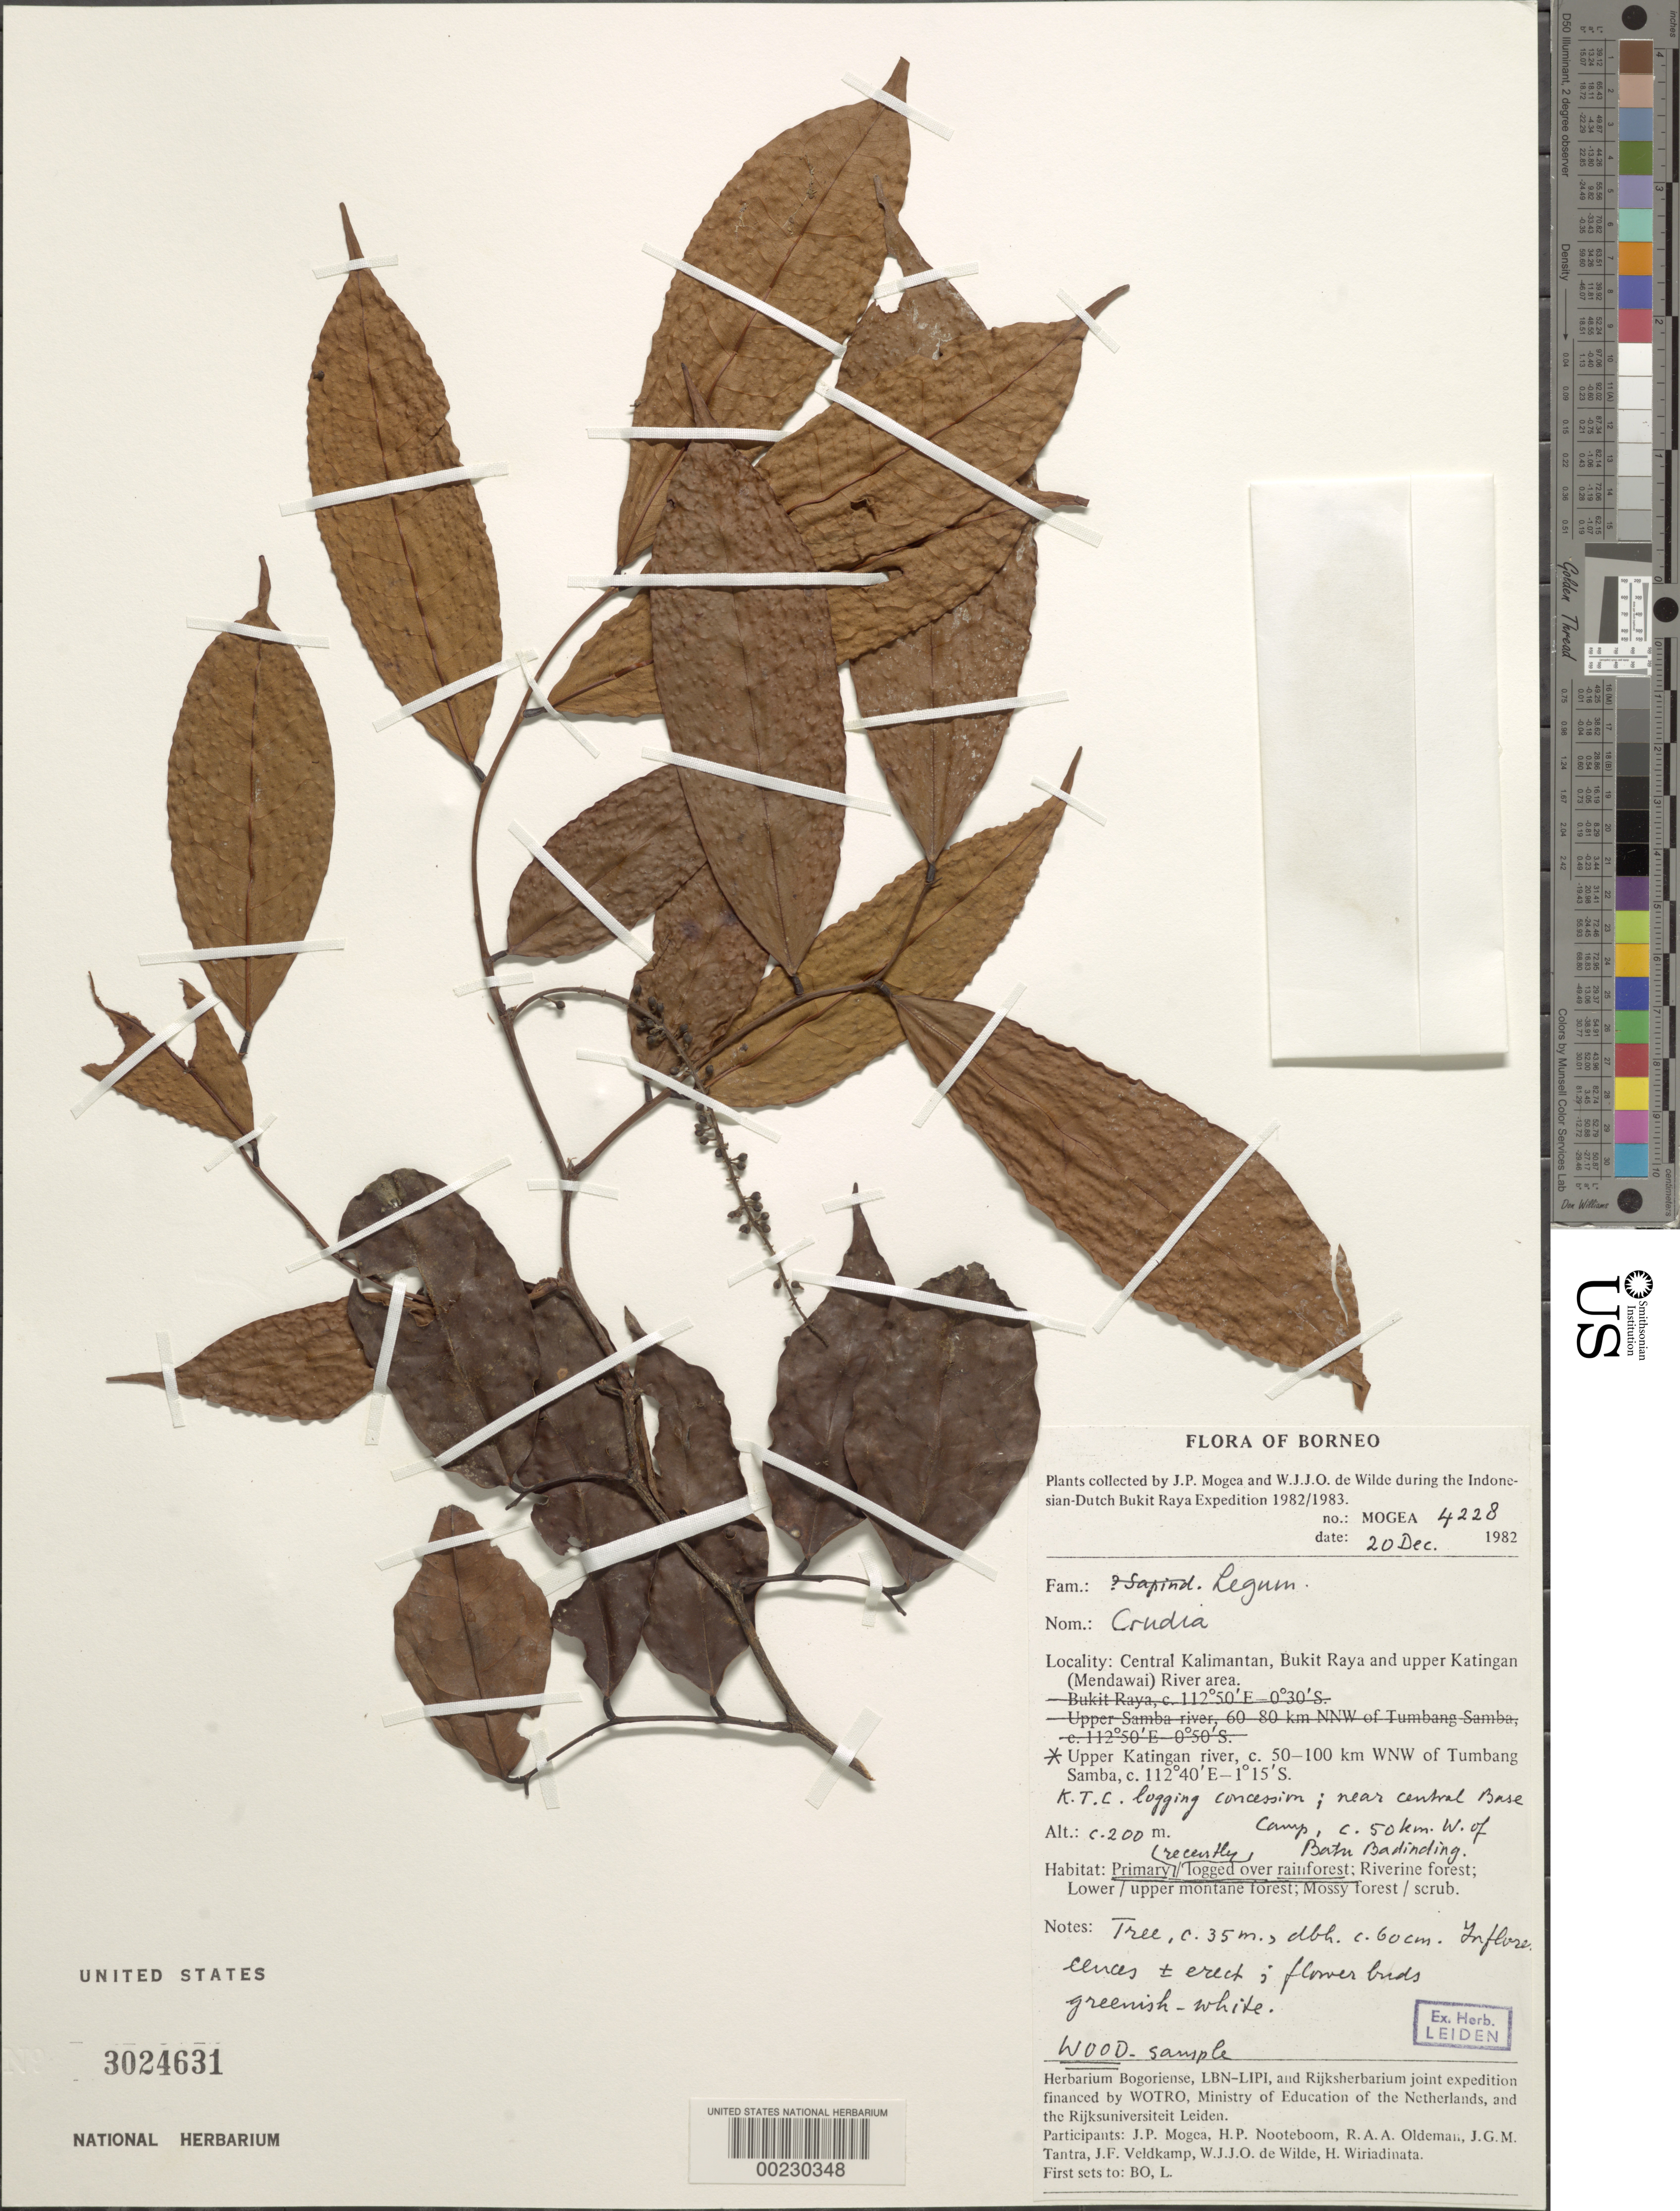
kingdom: Plantae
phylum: Tracheophyta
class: Magnoliopsida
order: Fabales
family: Fabaceae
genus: Crudia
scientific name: Crudia sp.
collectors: J. Mogea & W. J. de Wilde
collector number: Mogea 4393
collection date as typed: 20 Dec 1982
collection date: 1982-12-20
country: Indonesia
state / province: Kalimantan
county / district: Kalimantan Tengah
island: Borneo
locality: Bukit raya & upper katingan (mendawai) r. area, 50-100 km wnw of tumbang samba, k.t.c.logging concession; near central base camp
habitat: Primary logged over rainforest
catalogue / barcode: US 3024631